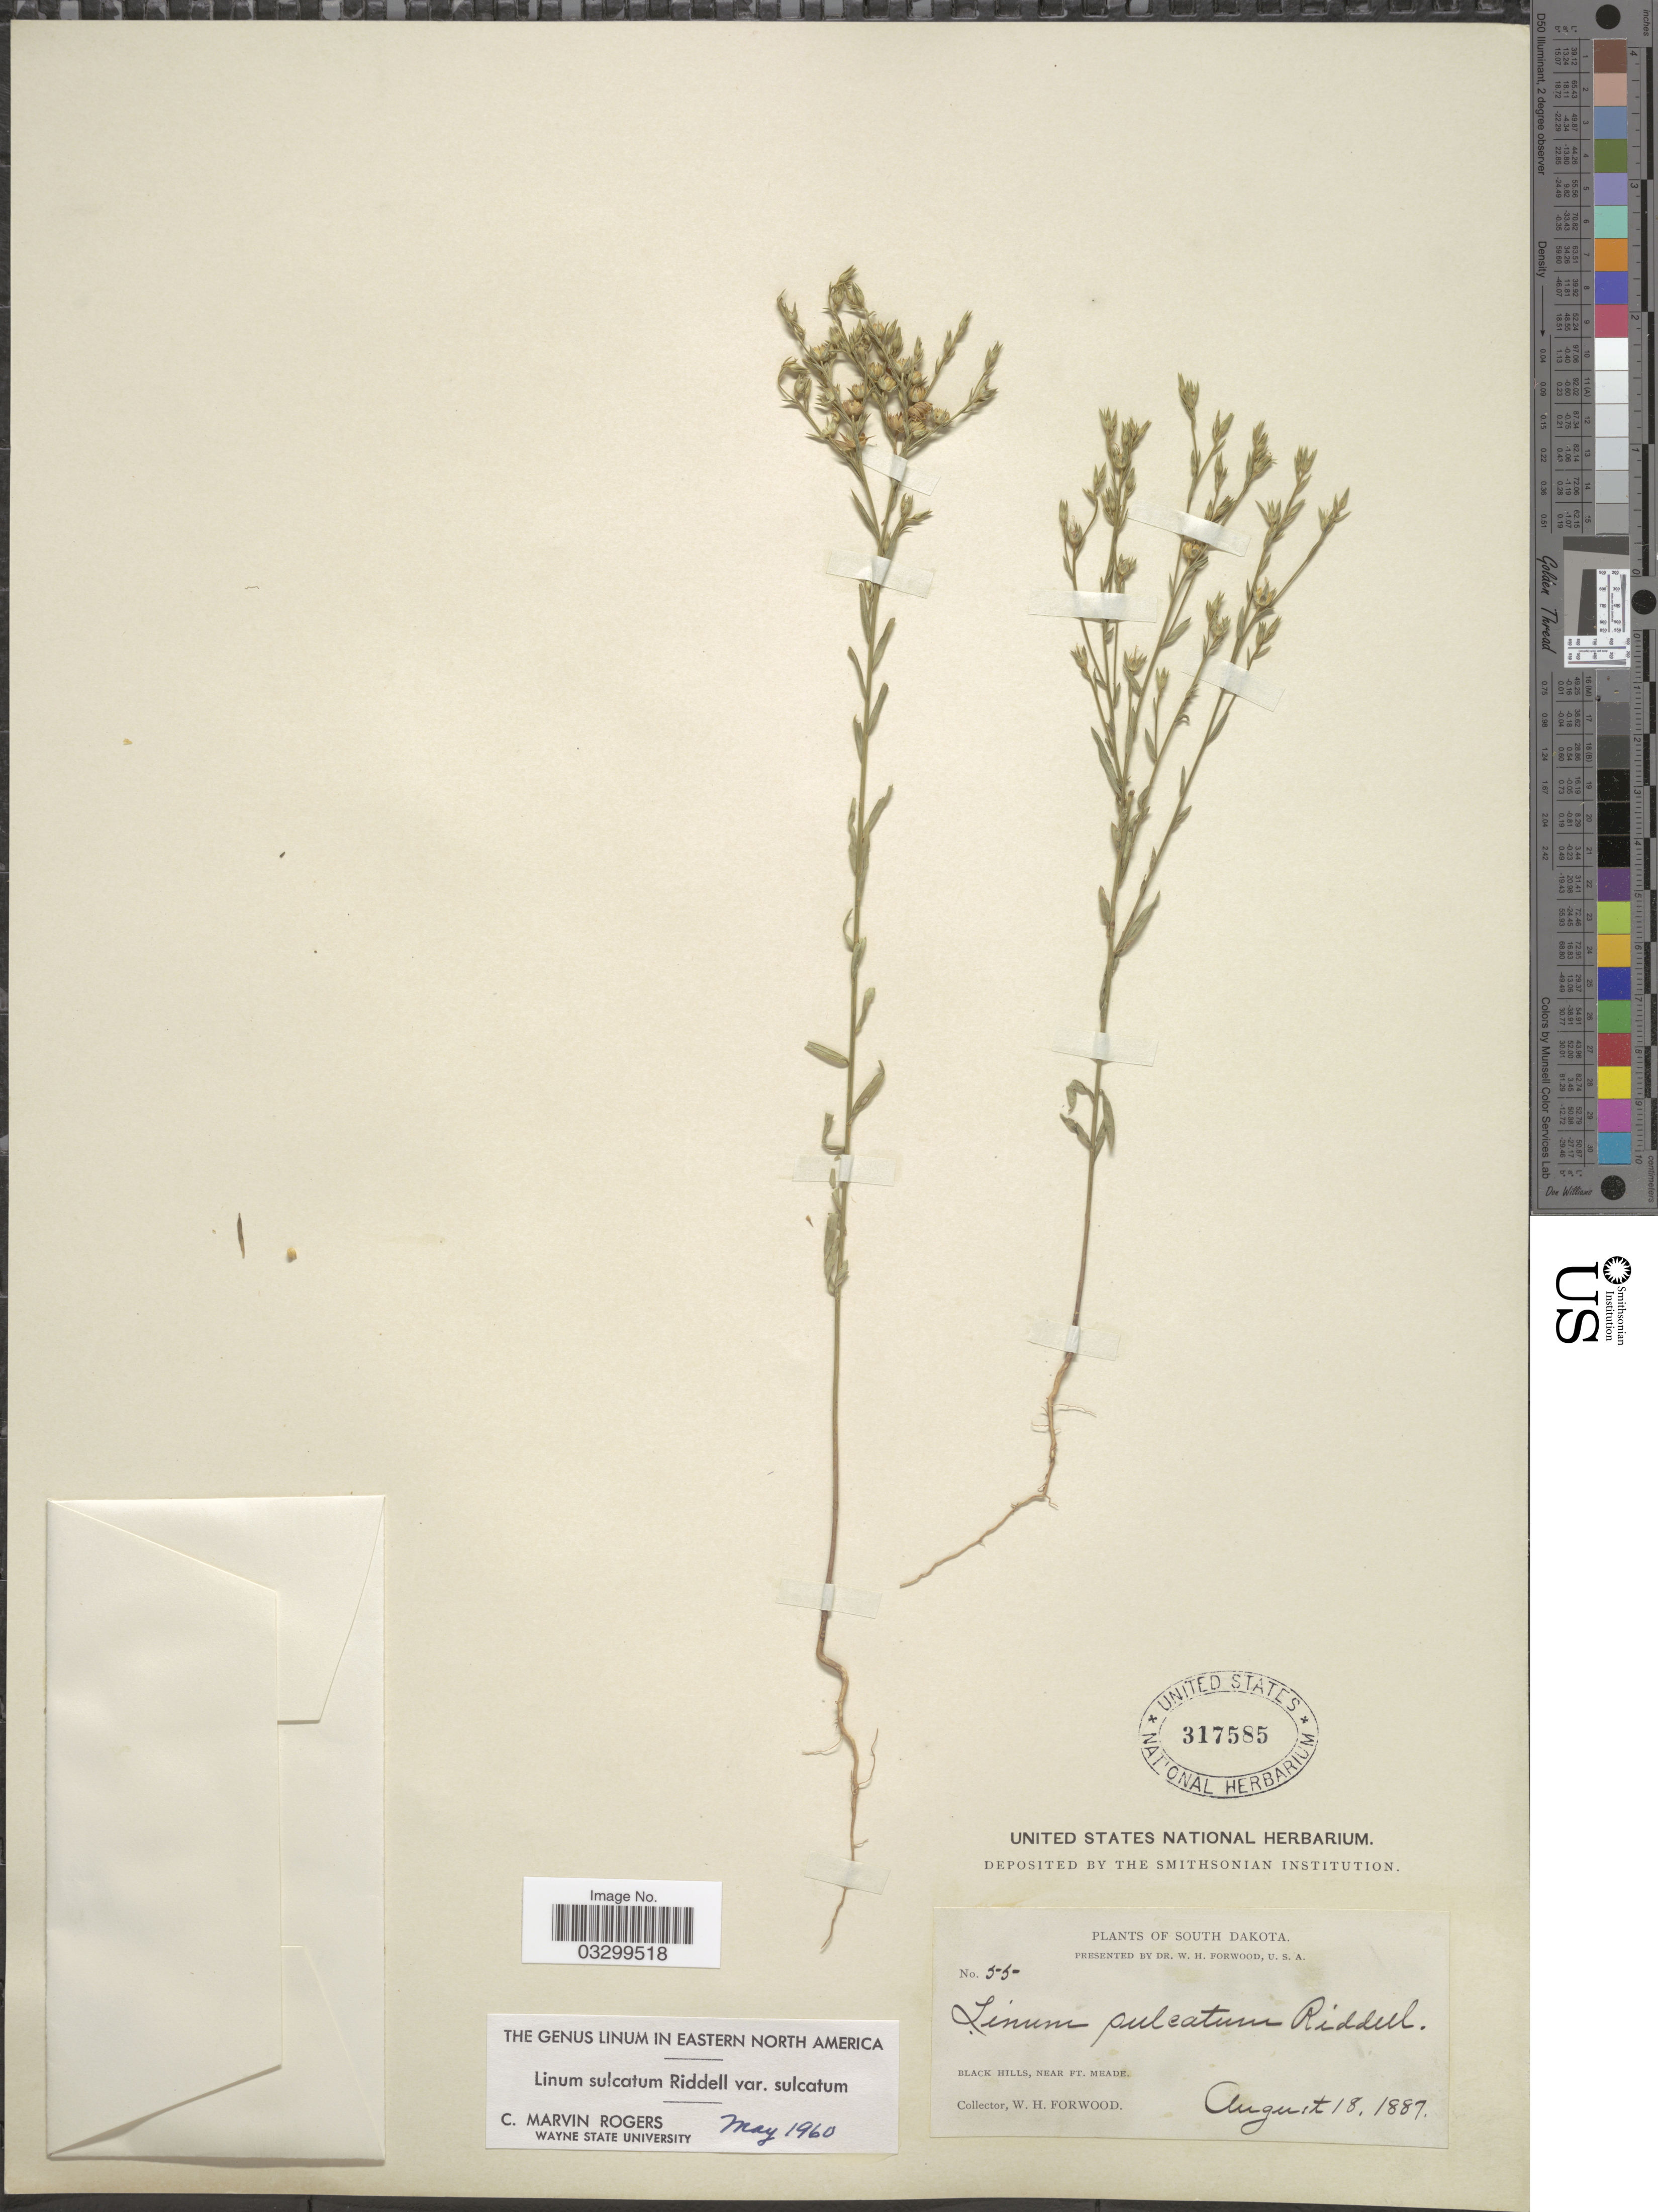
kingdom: Plantae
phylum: Tracheophyta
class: Magnoliopsida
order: Malpighiales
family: Linaceae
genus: Linum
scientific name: Linum sulcatum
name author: Riddell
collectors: W. Forwood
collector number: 55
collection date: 1887-08-18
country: United States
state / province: South Dakota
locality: Black Hills, near Ft. Meade.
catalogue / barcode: US 317585